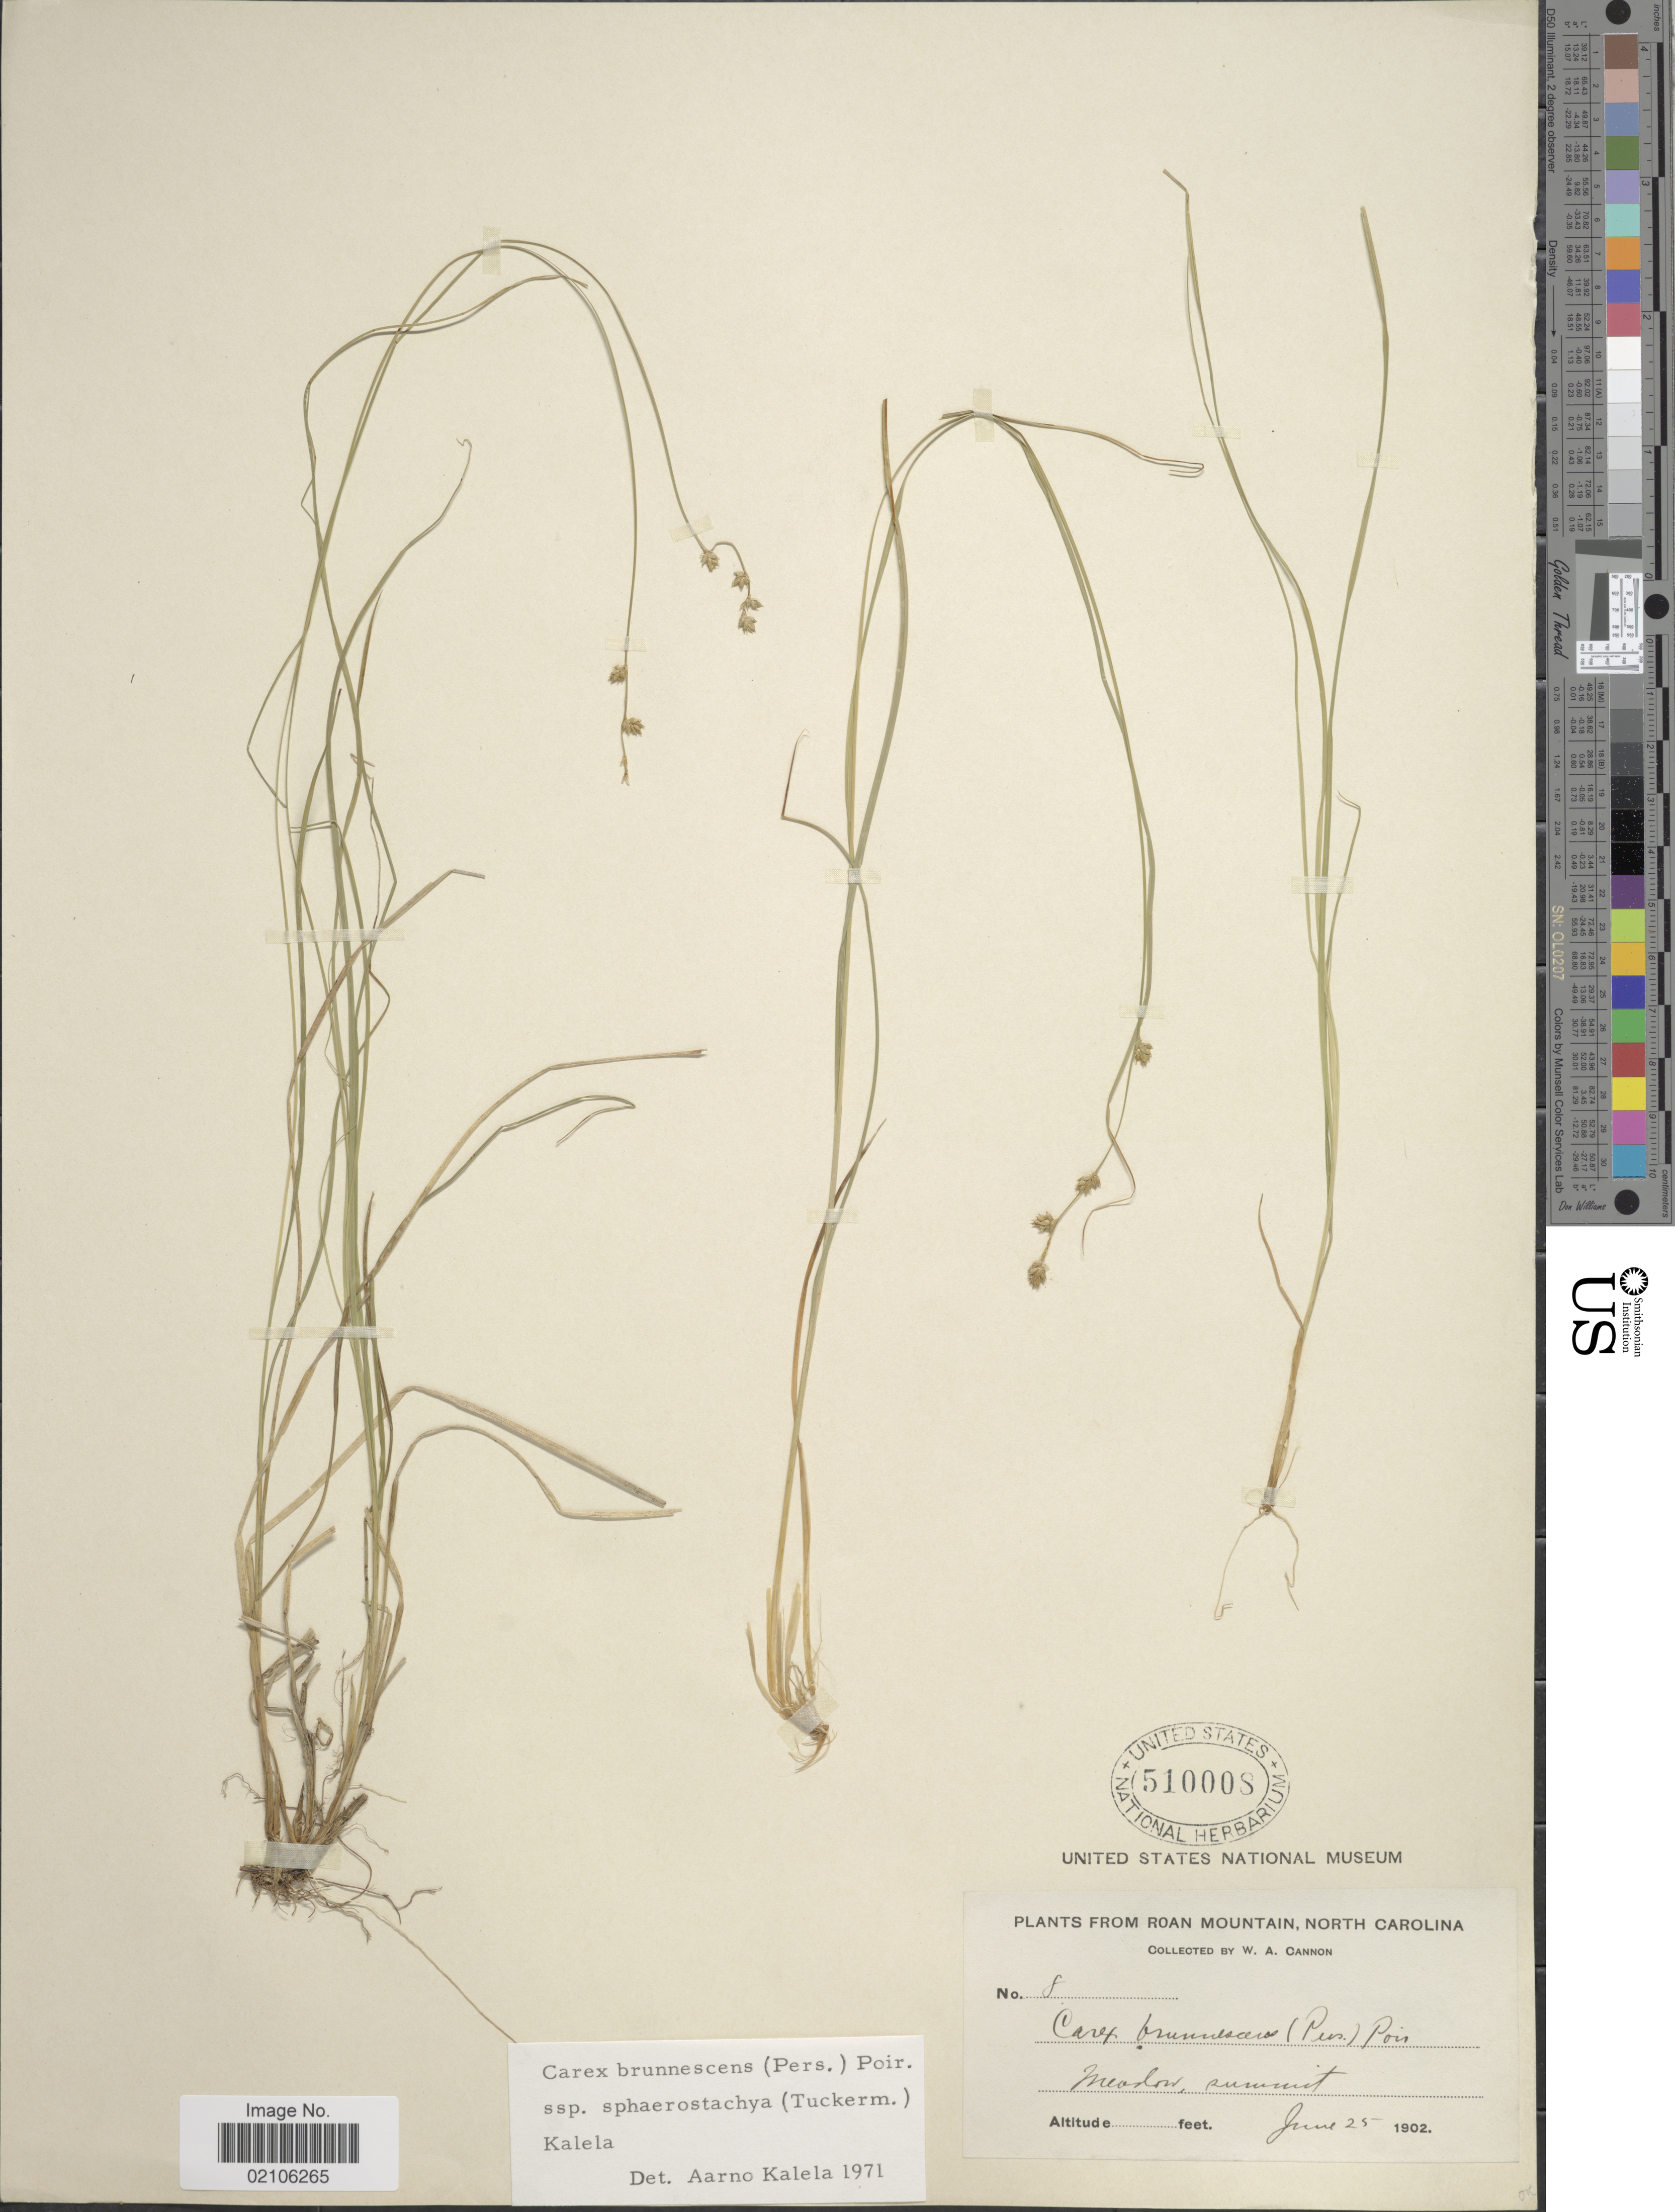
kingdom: Plantae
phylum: Tracheophyta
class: Liliopsida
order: Poales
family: Cyperaceae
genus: Carex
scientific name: Carex brunnescens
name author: (Pers.) Poir.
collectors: W. Cannon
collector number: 8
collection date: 1902-06-25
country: United States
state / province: North Carolina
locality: Roan Mountain, Meadow, summit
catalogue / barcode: US 510008